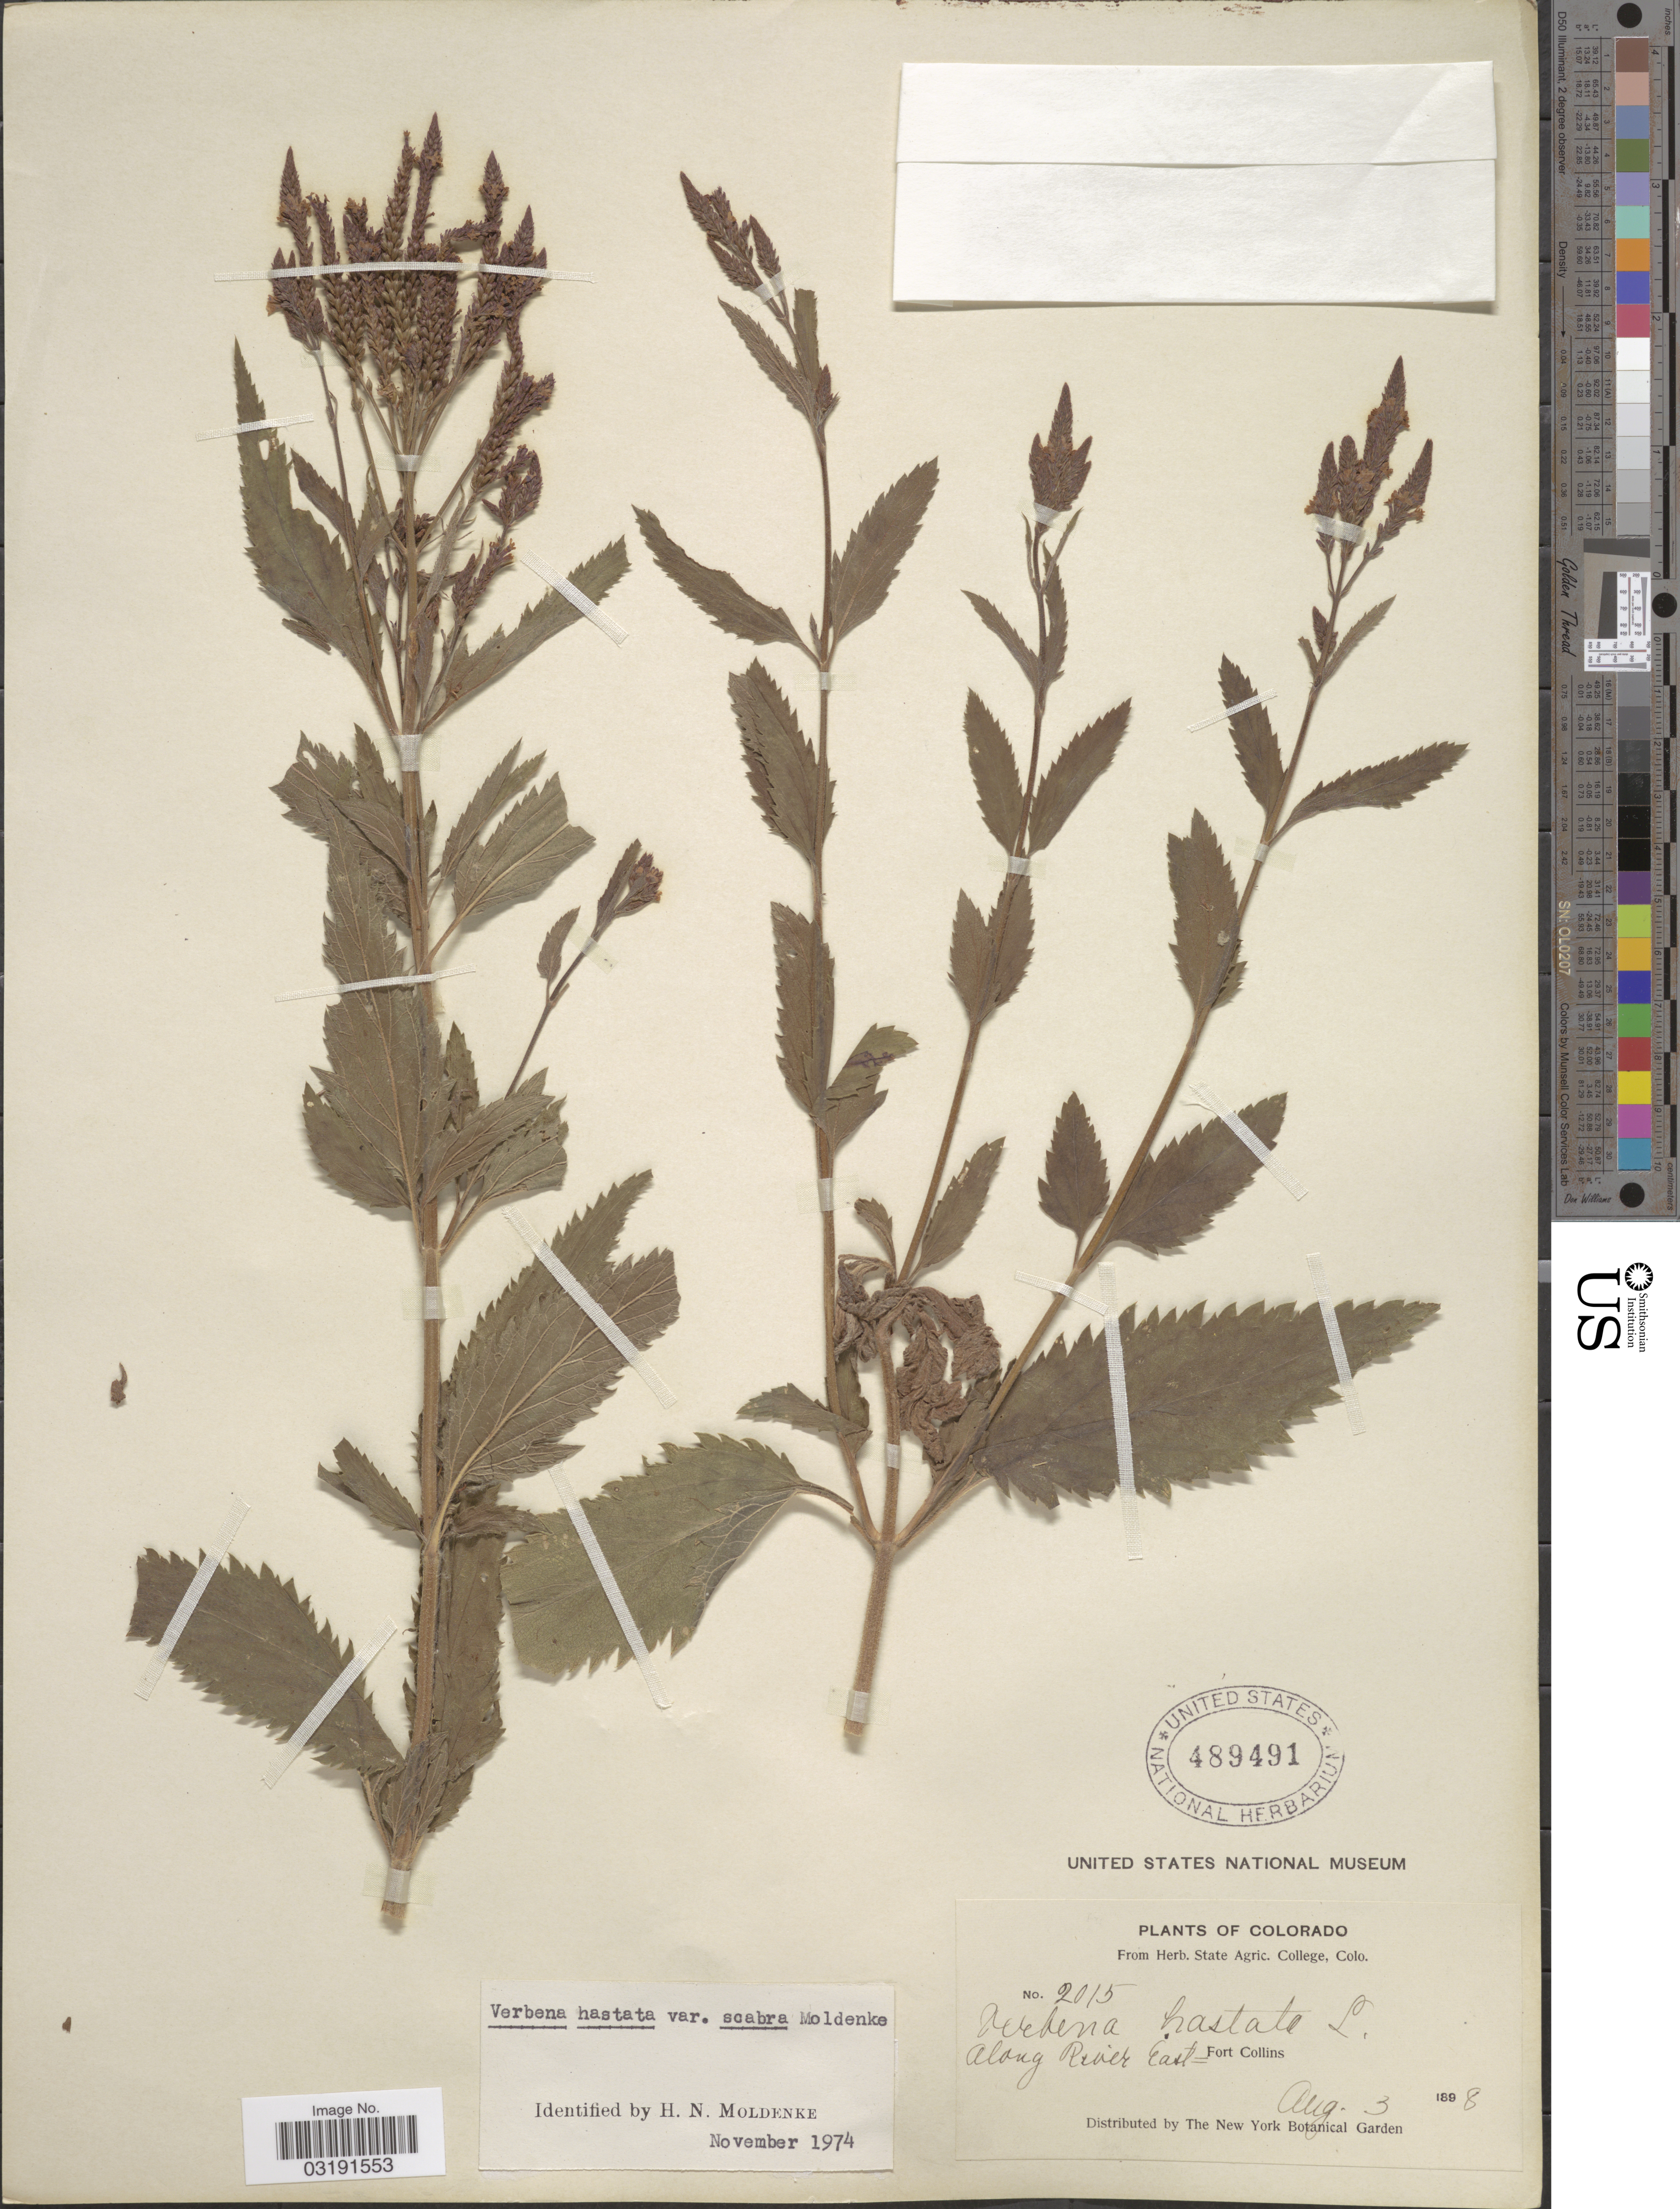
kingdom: Plantae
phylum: Tracheophyta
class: Magnoliopsida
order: Lamiales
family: Verbenaceae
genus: Verbena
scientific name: Verbena hastata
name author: L.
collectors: ex herb. State Agric. College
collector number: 2015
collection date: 1898-08-03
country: United States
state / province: Colorado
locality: Along River East , Fort Collins.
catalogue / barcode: US 489491